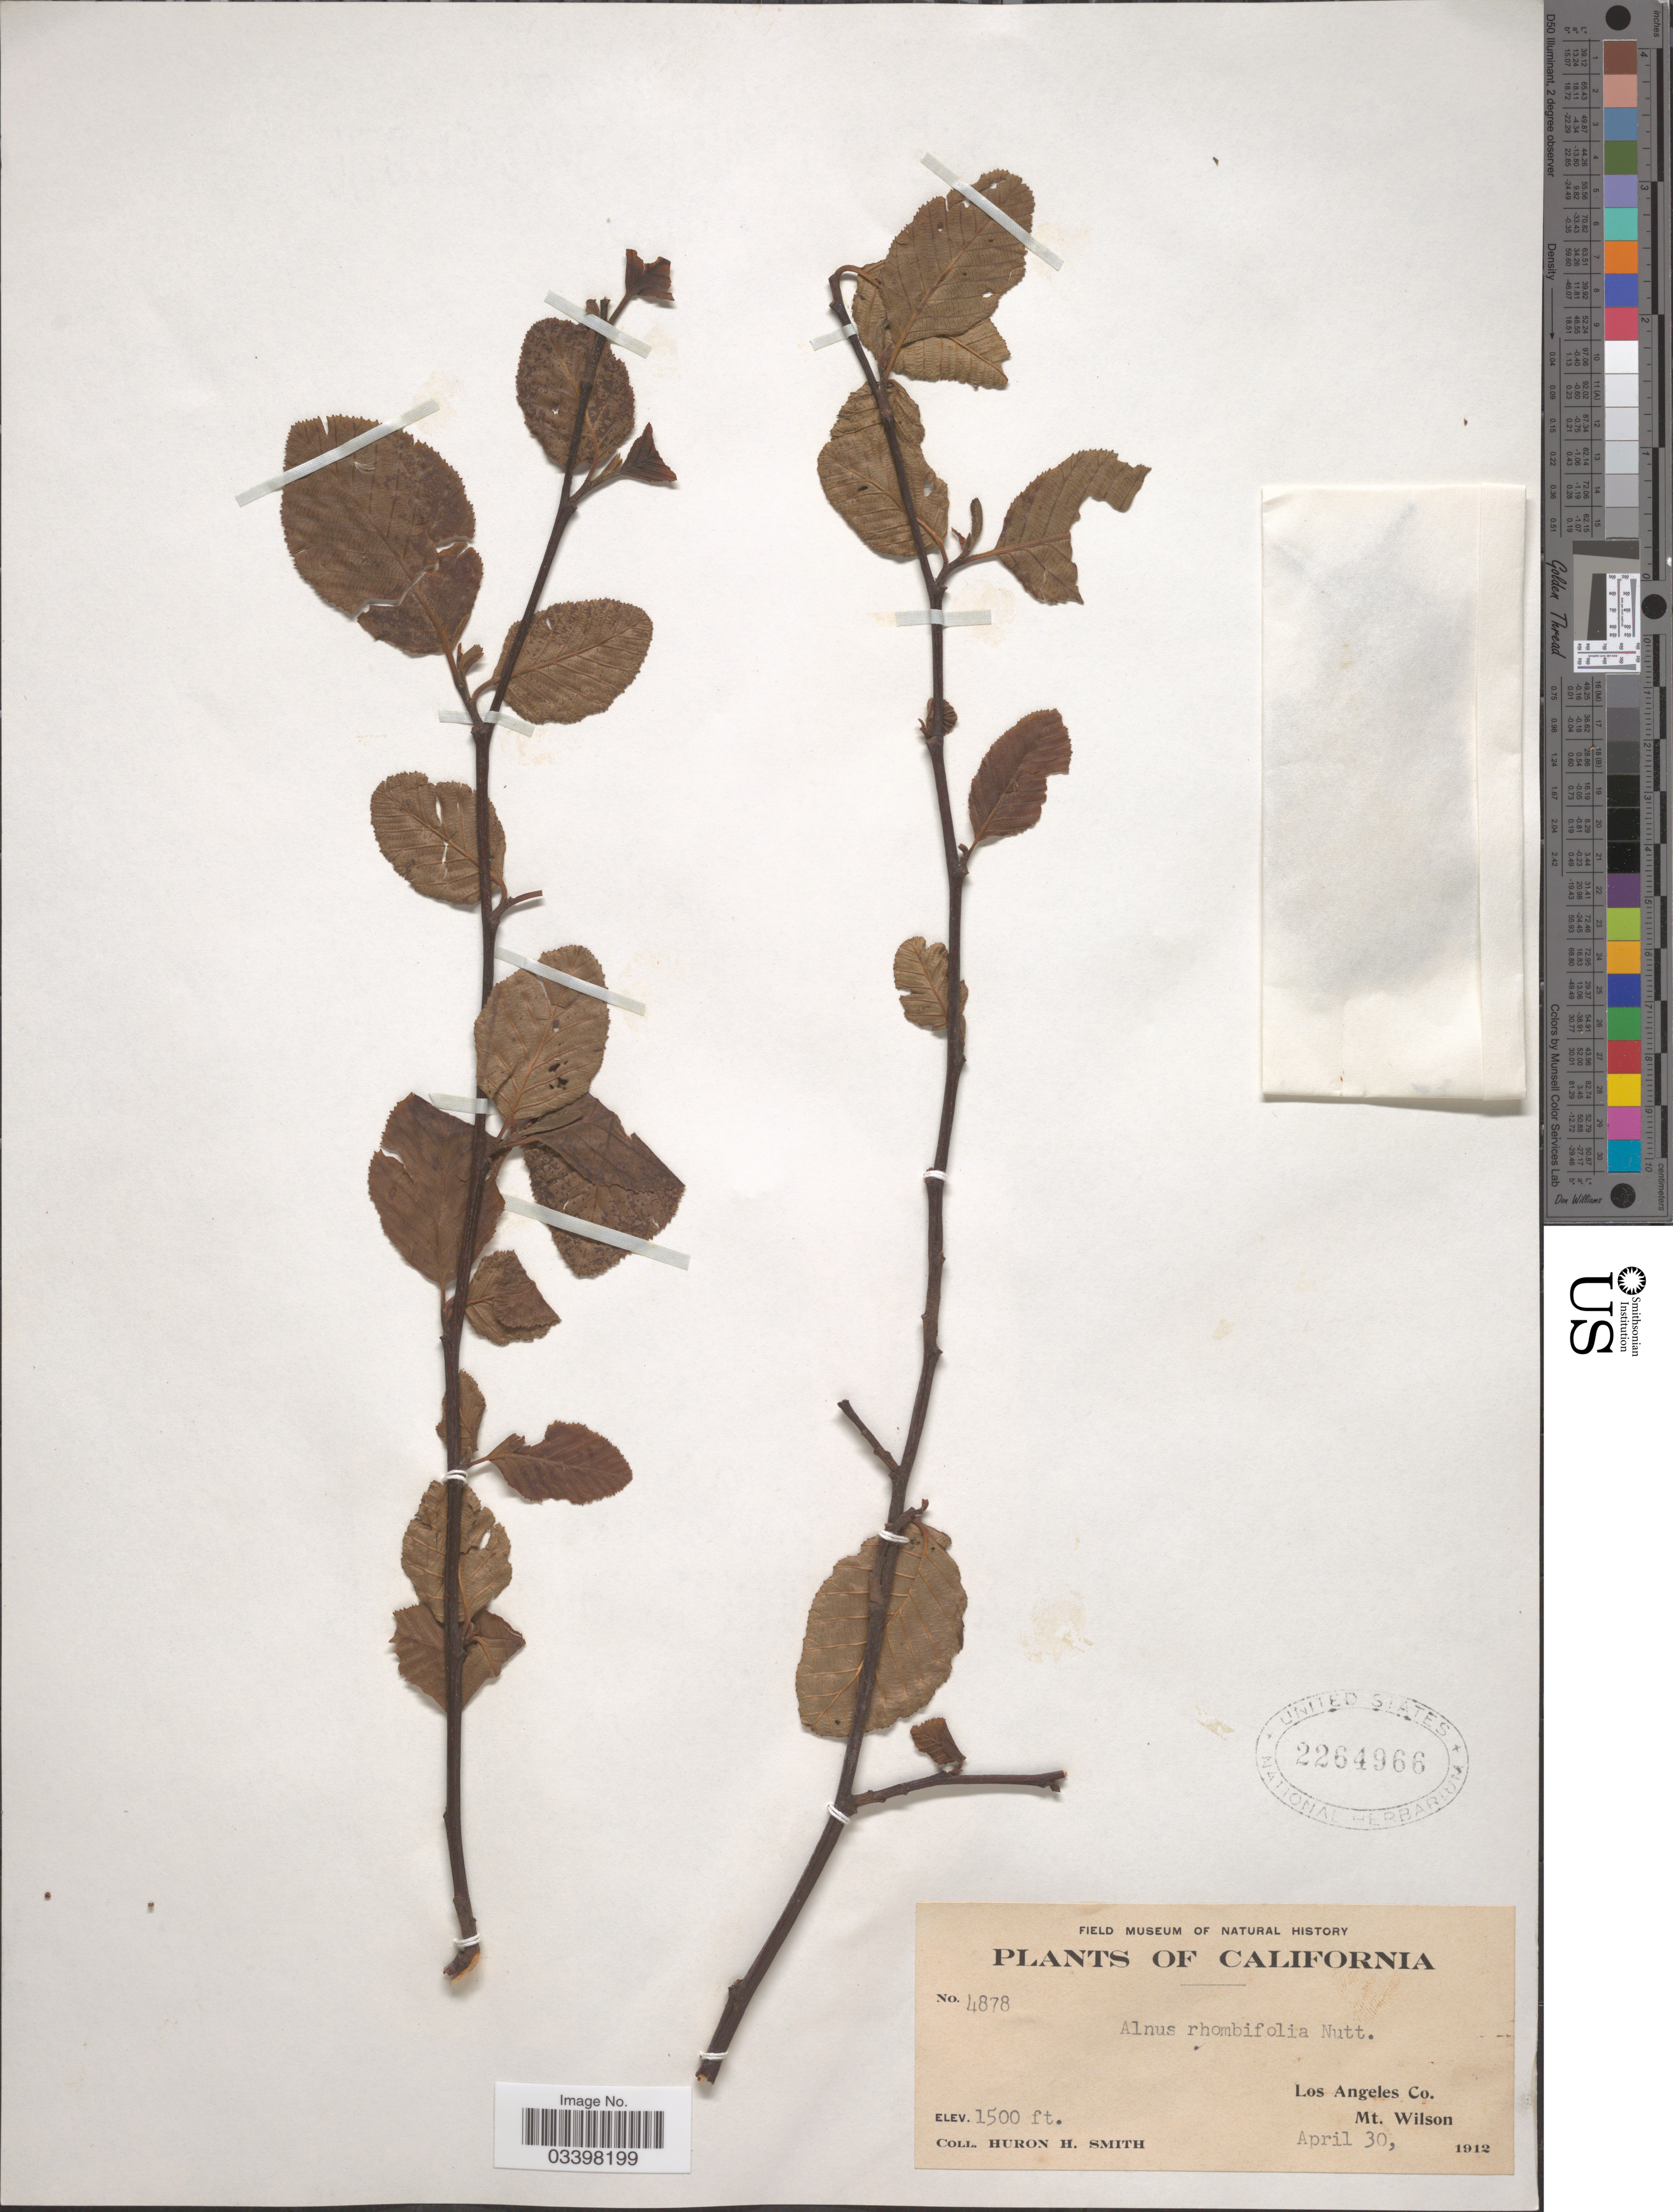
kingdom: Plantae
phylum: Tracheophyta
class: Magnoliopsida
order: Fagales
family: Betulaceae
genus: Alnus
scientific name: Alnus rhombifolia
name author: Nutt.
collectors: Huron H. Smith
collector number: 4878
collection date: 1912-04-30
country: United States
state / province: California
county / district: Los Angeles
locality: Los Angeles Co. Mt. Wilson.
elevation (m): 457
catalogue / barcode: US 2264966